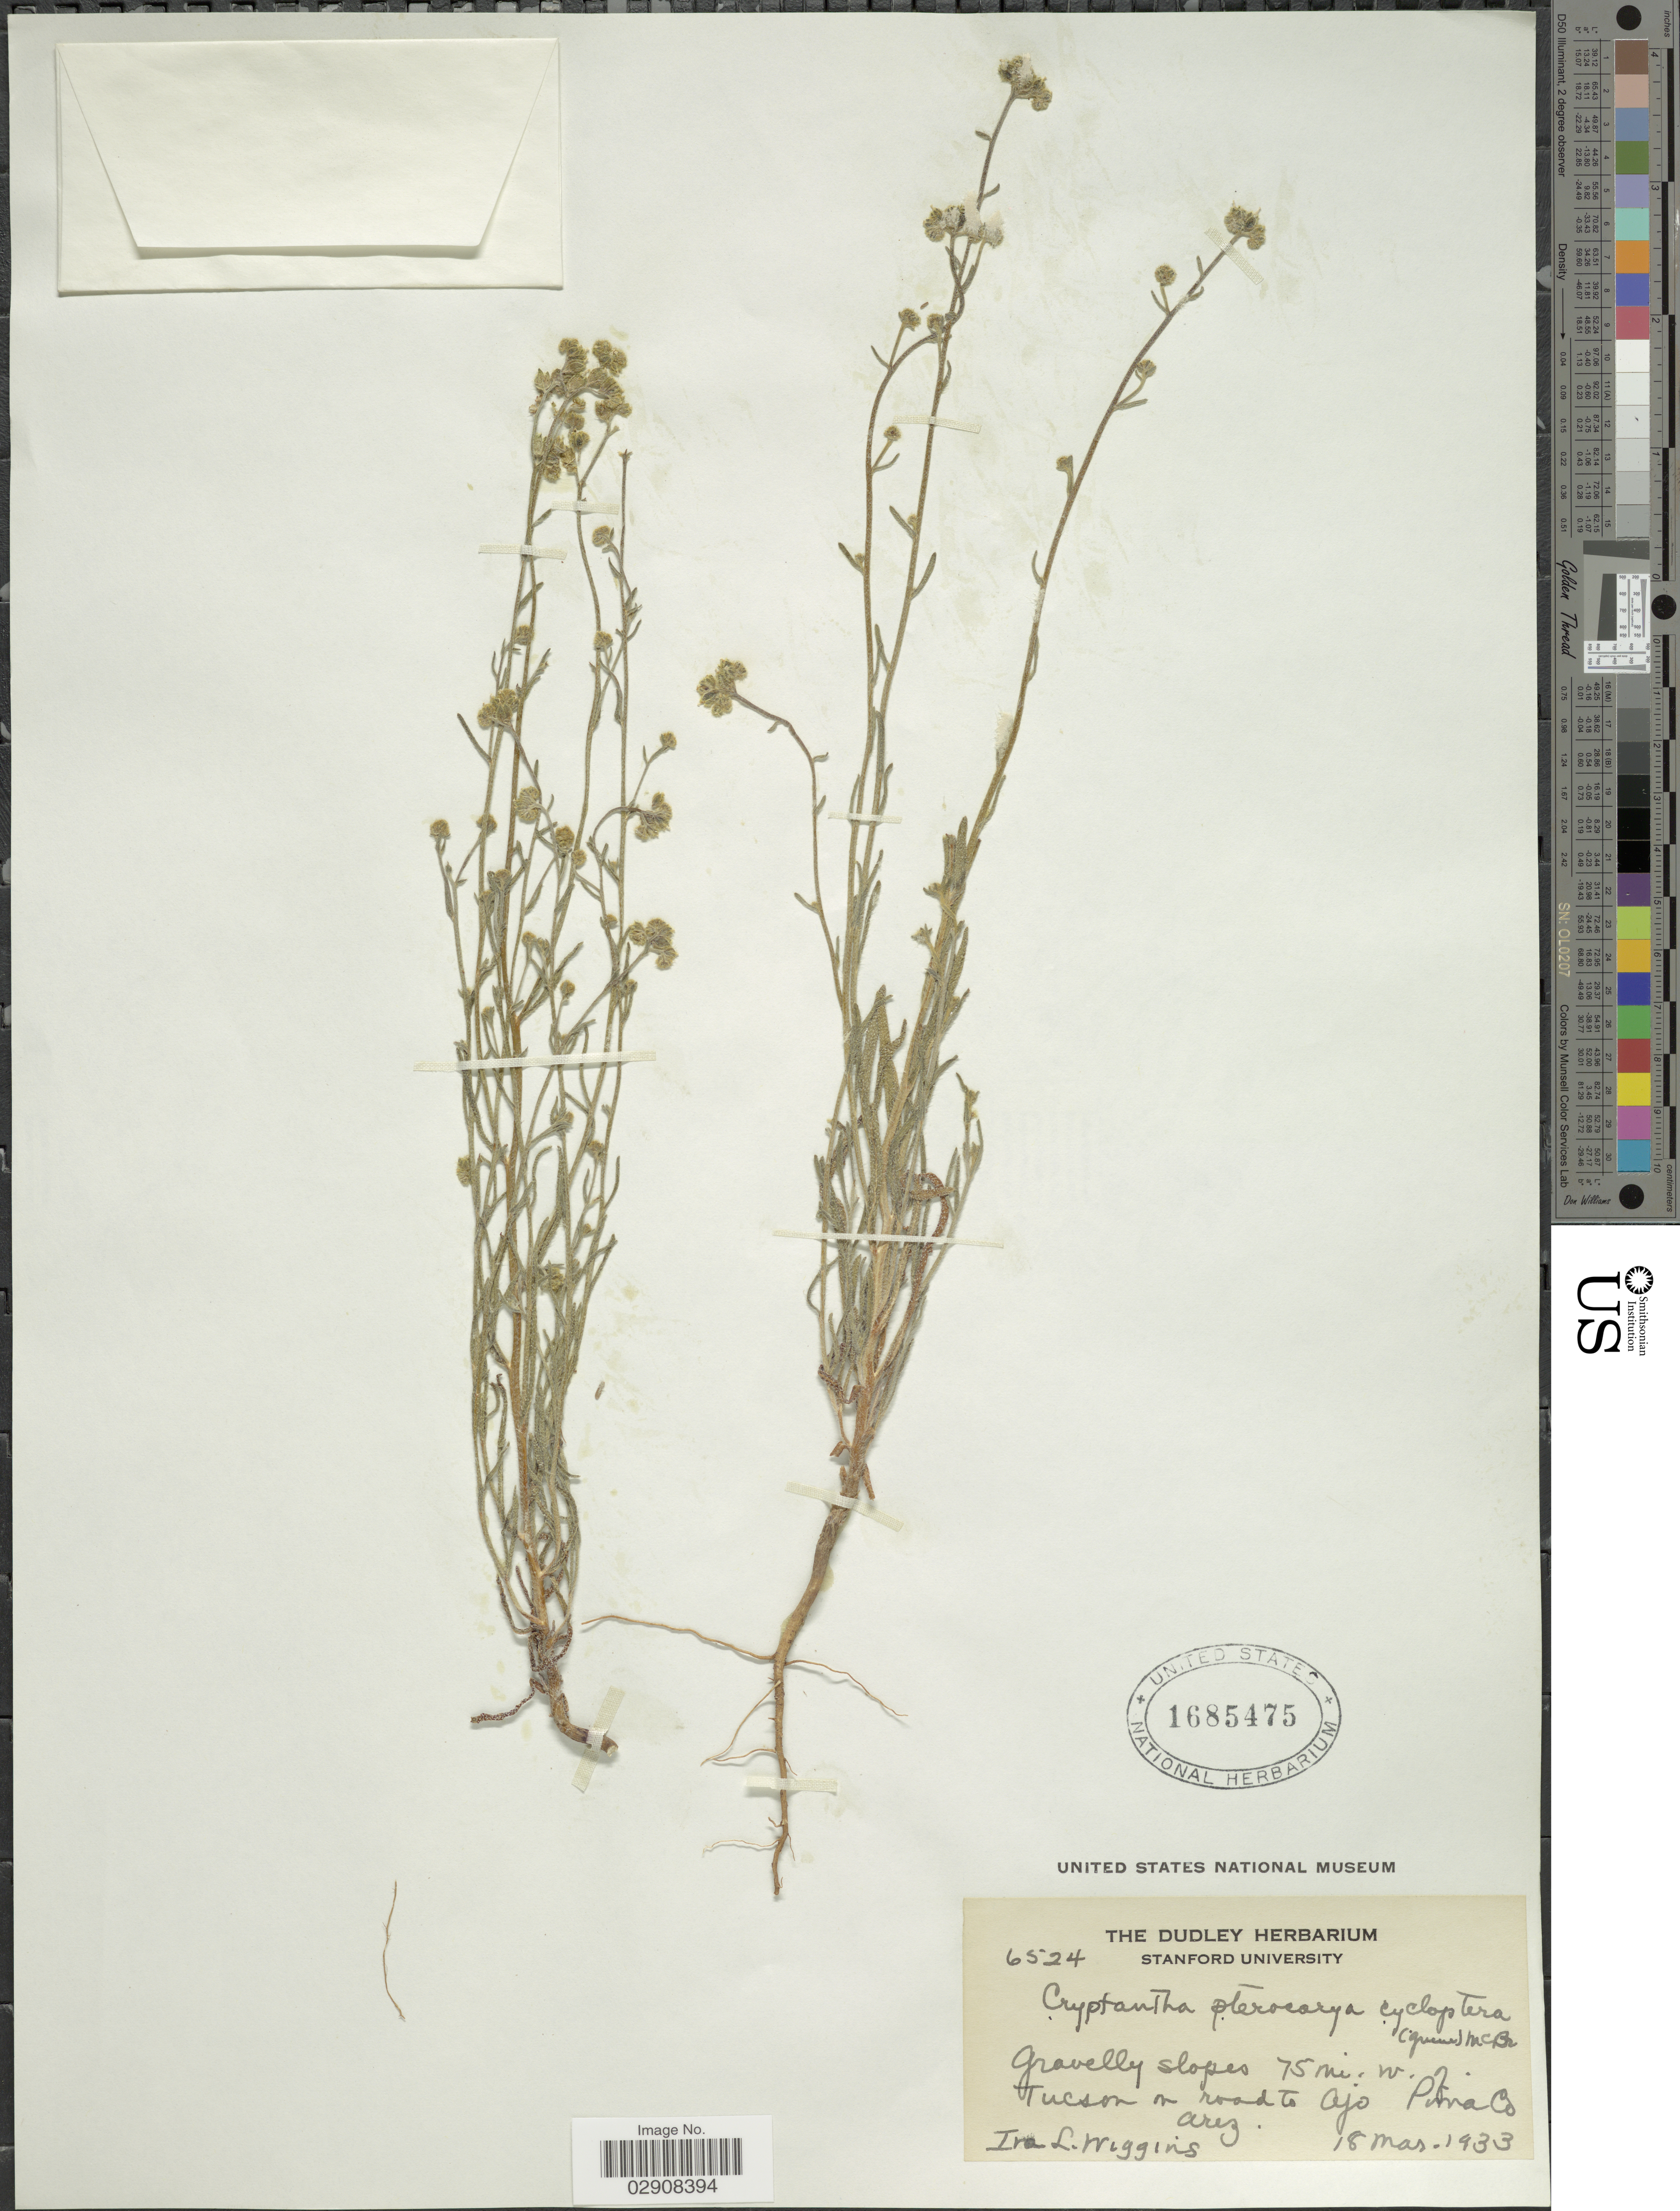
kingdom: Plantae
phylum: Tracheophyta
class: Magnoliopsida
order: Boraginales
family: Boraginaceae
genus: Cryptantha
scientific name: Cryptantha pterocarya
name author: (Torr.) Greene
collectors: I. L. Wiggins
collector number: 6524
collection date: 1933-03-18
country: United States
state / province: Arizona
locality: Gravelly slopes 75 mi. w. Tucson on road to Ojo Pima Co.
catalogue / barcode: US 1685475